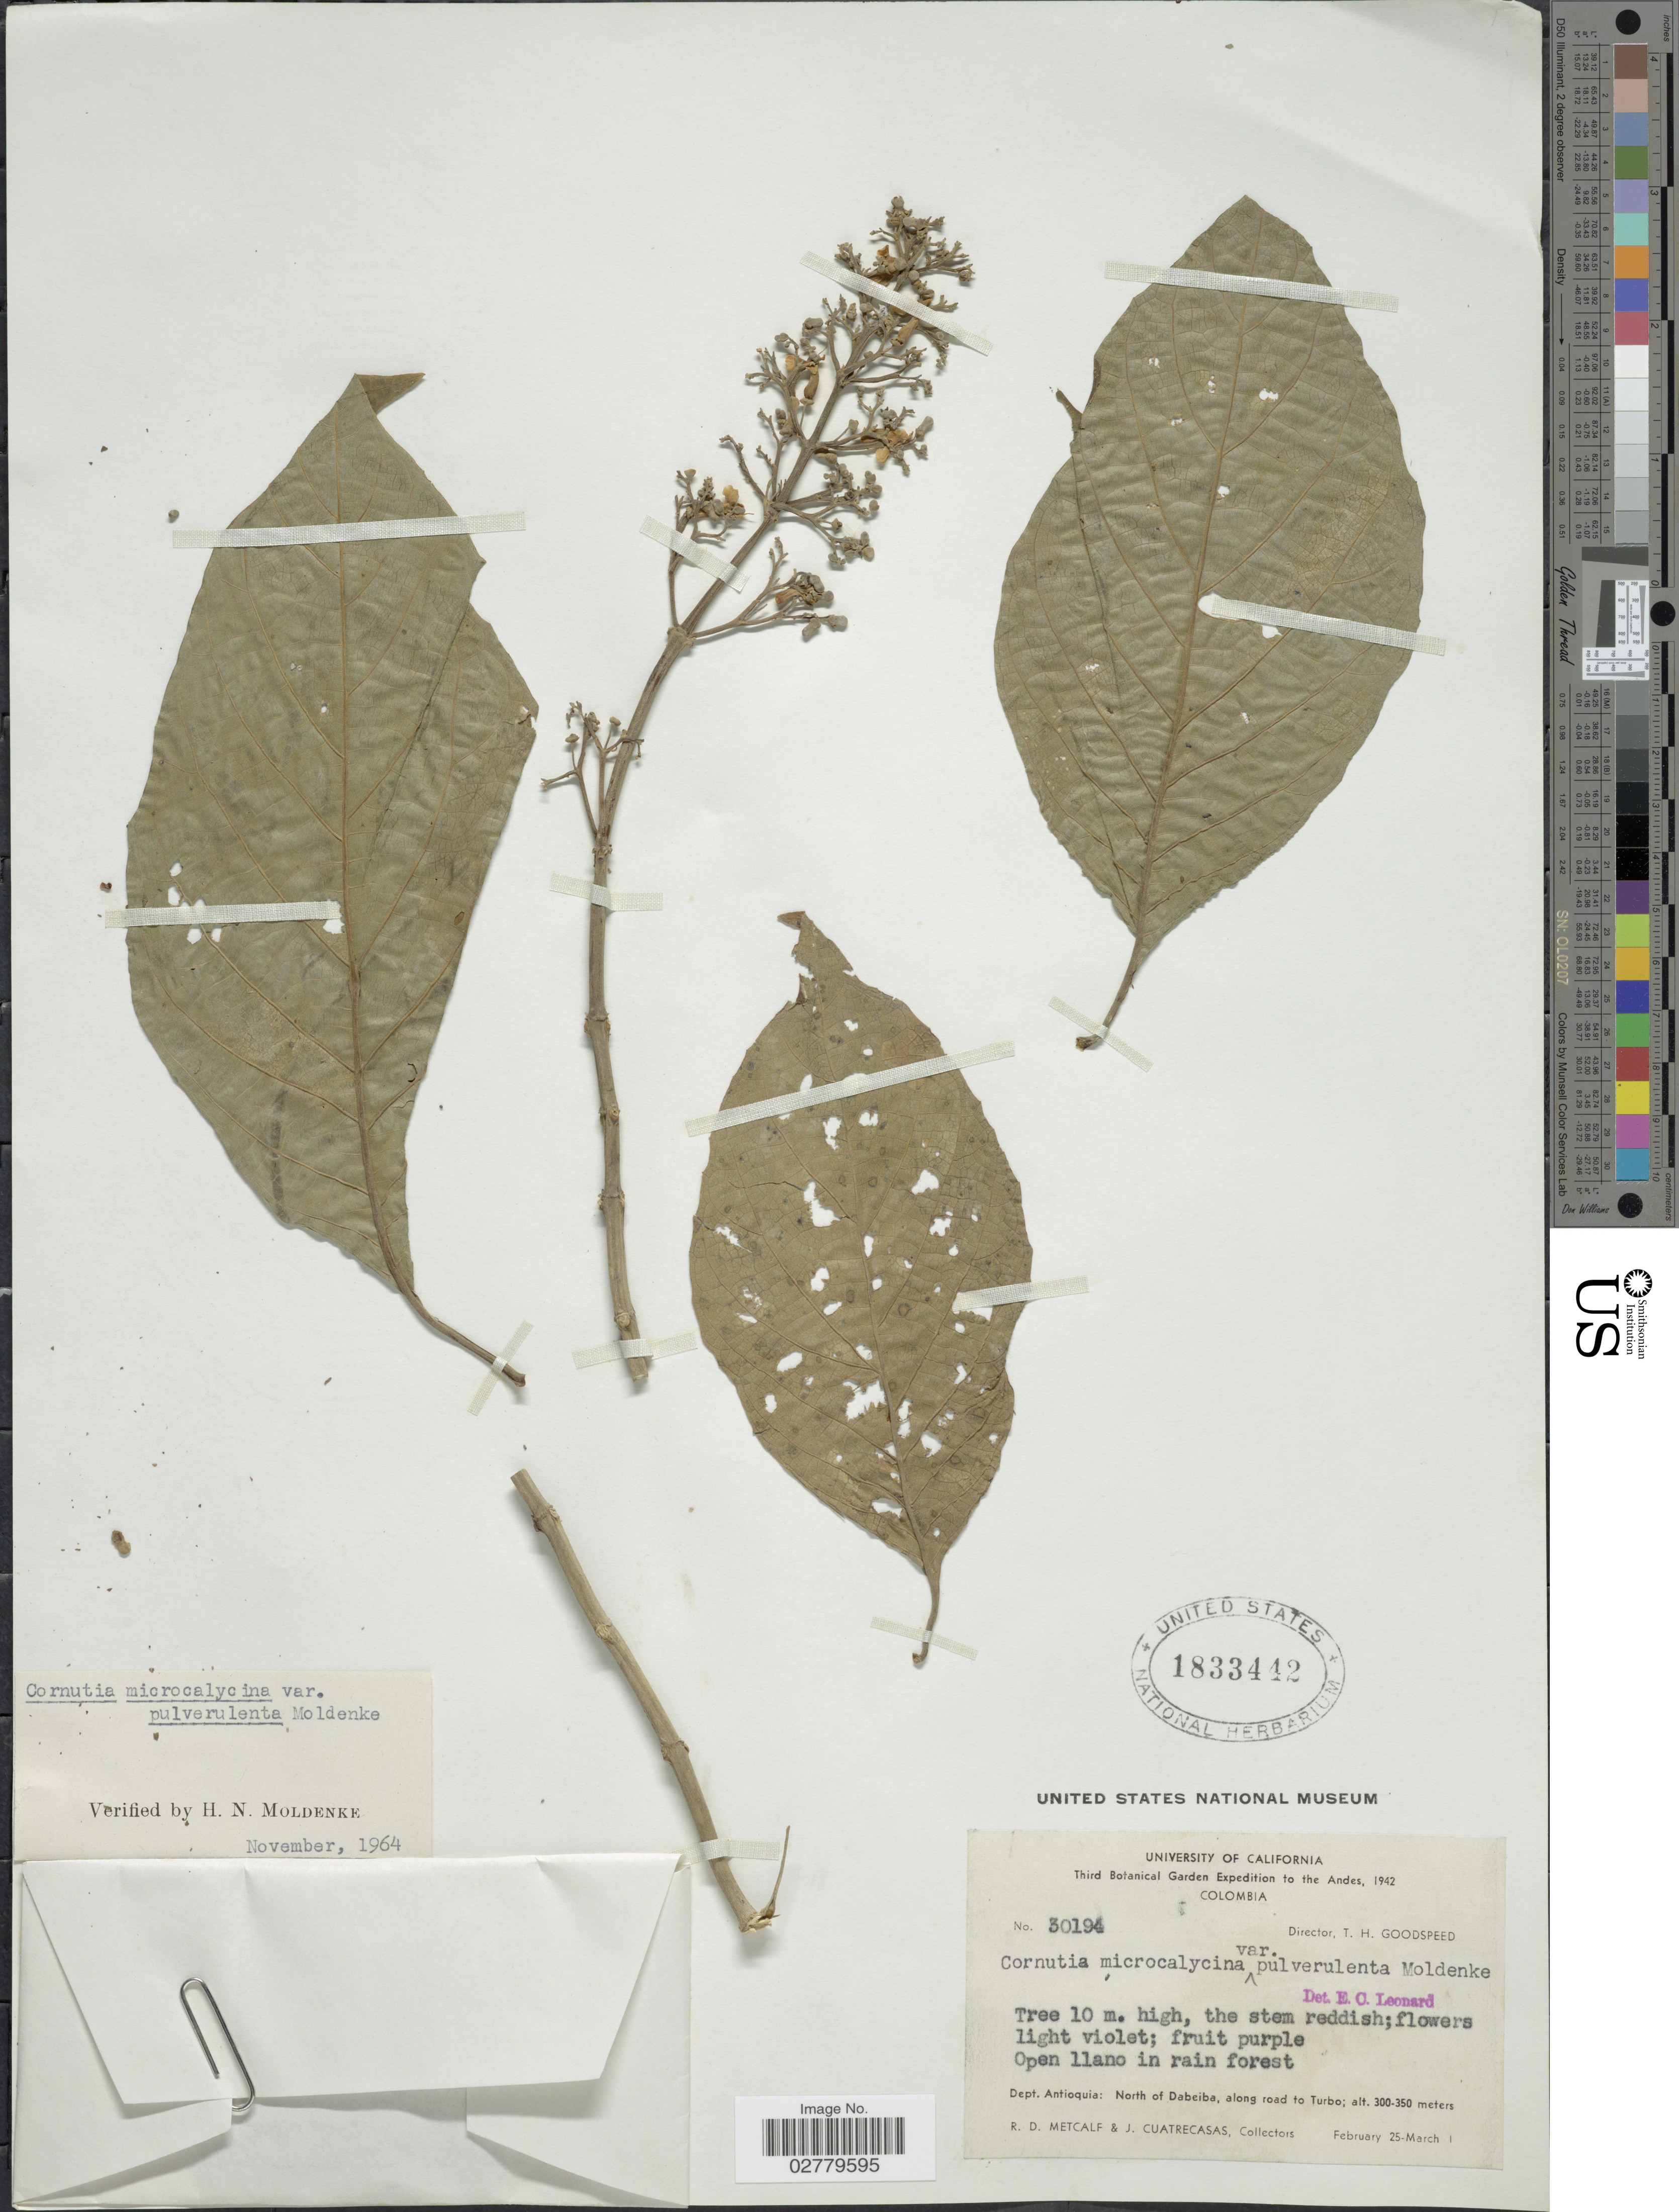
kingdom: Plantae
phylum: Tracheophyta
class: Magnoliopsida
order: Lamiales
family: Lamiaceae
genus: Cornutia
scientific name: Cornutia microcalycina var. pulverulenta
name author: Moldenke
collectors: R. D. Metcalf & J. Cuatrecasas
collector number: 30194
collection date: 1942-02-25/1942-03-01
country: Colombia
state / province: Antioquia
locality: Andes. North of Dabeiba, along road to Turbo.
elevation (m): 300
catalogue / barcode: US 1833442